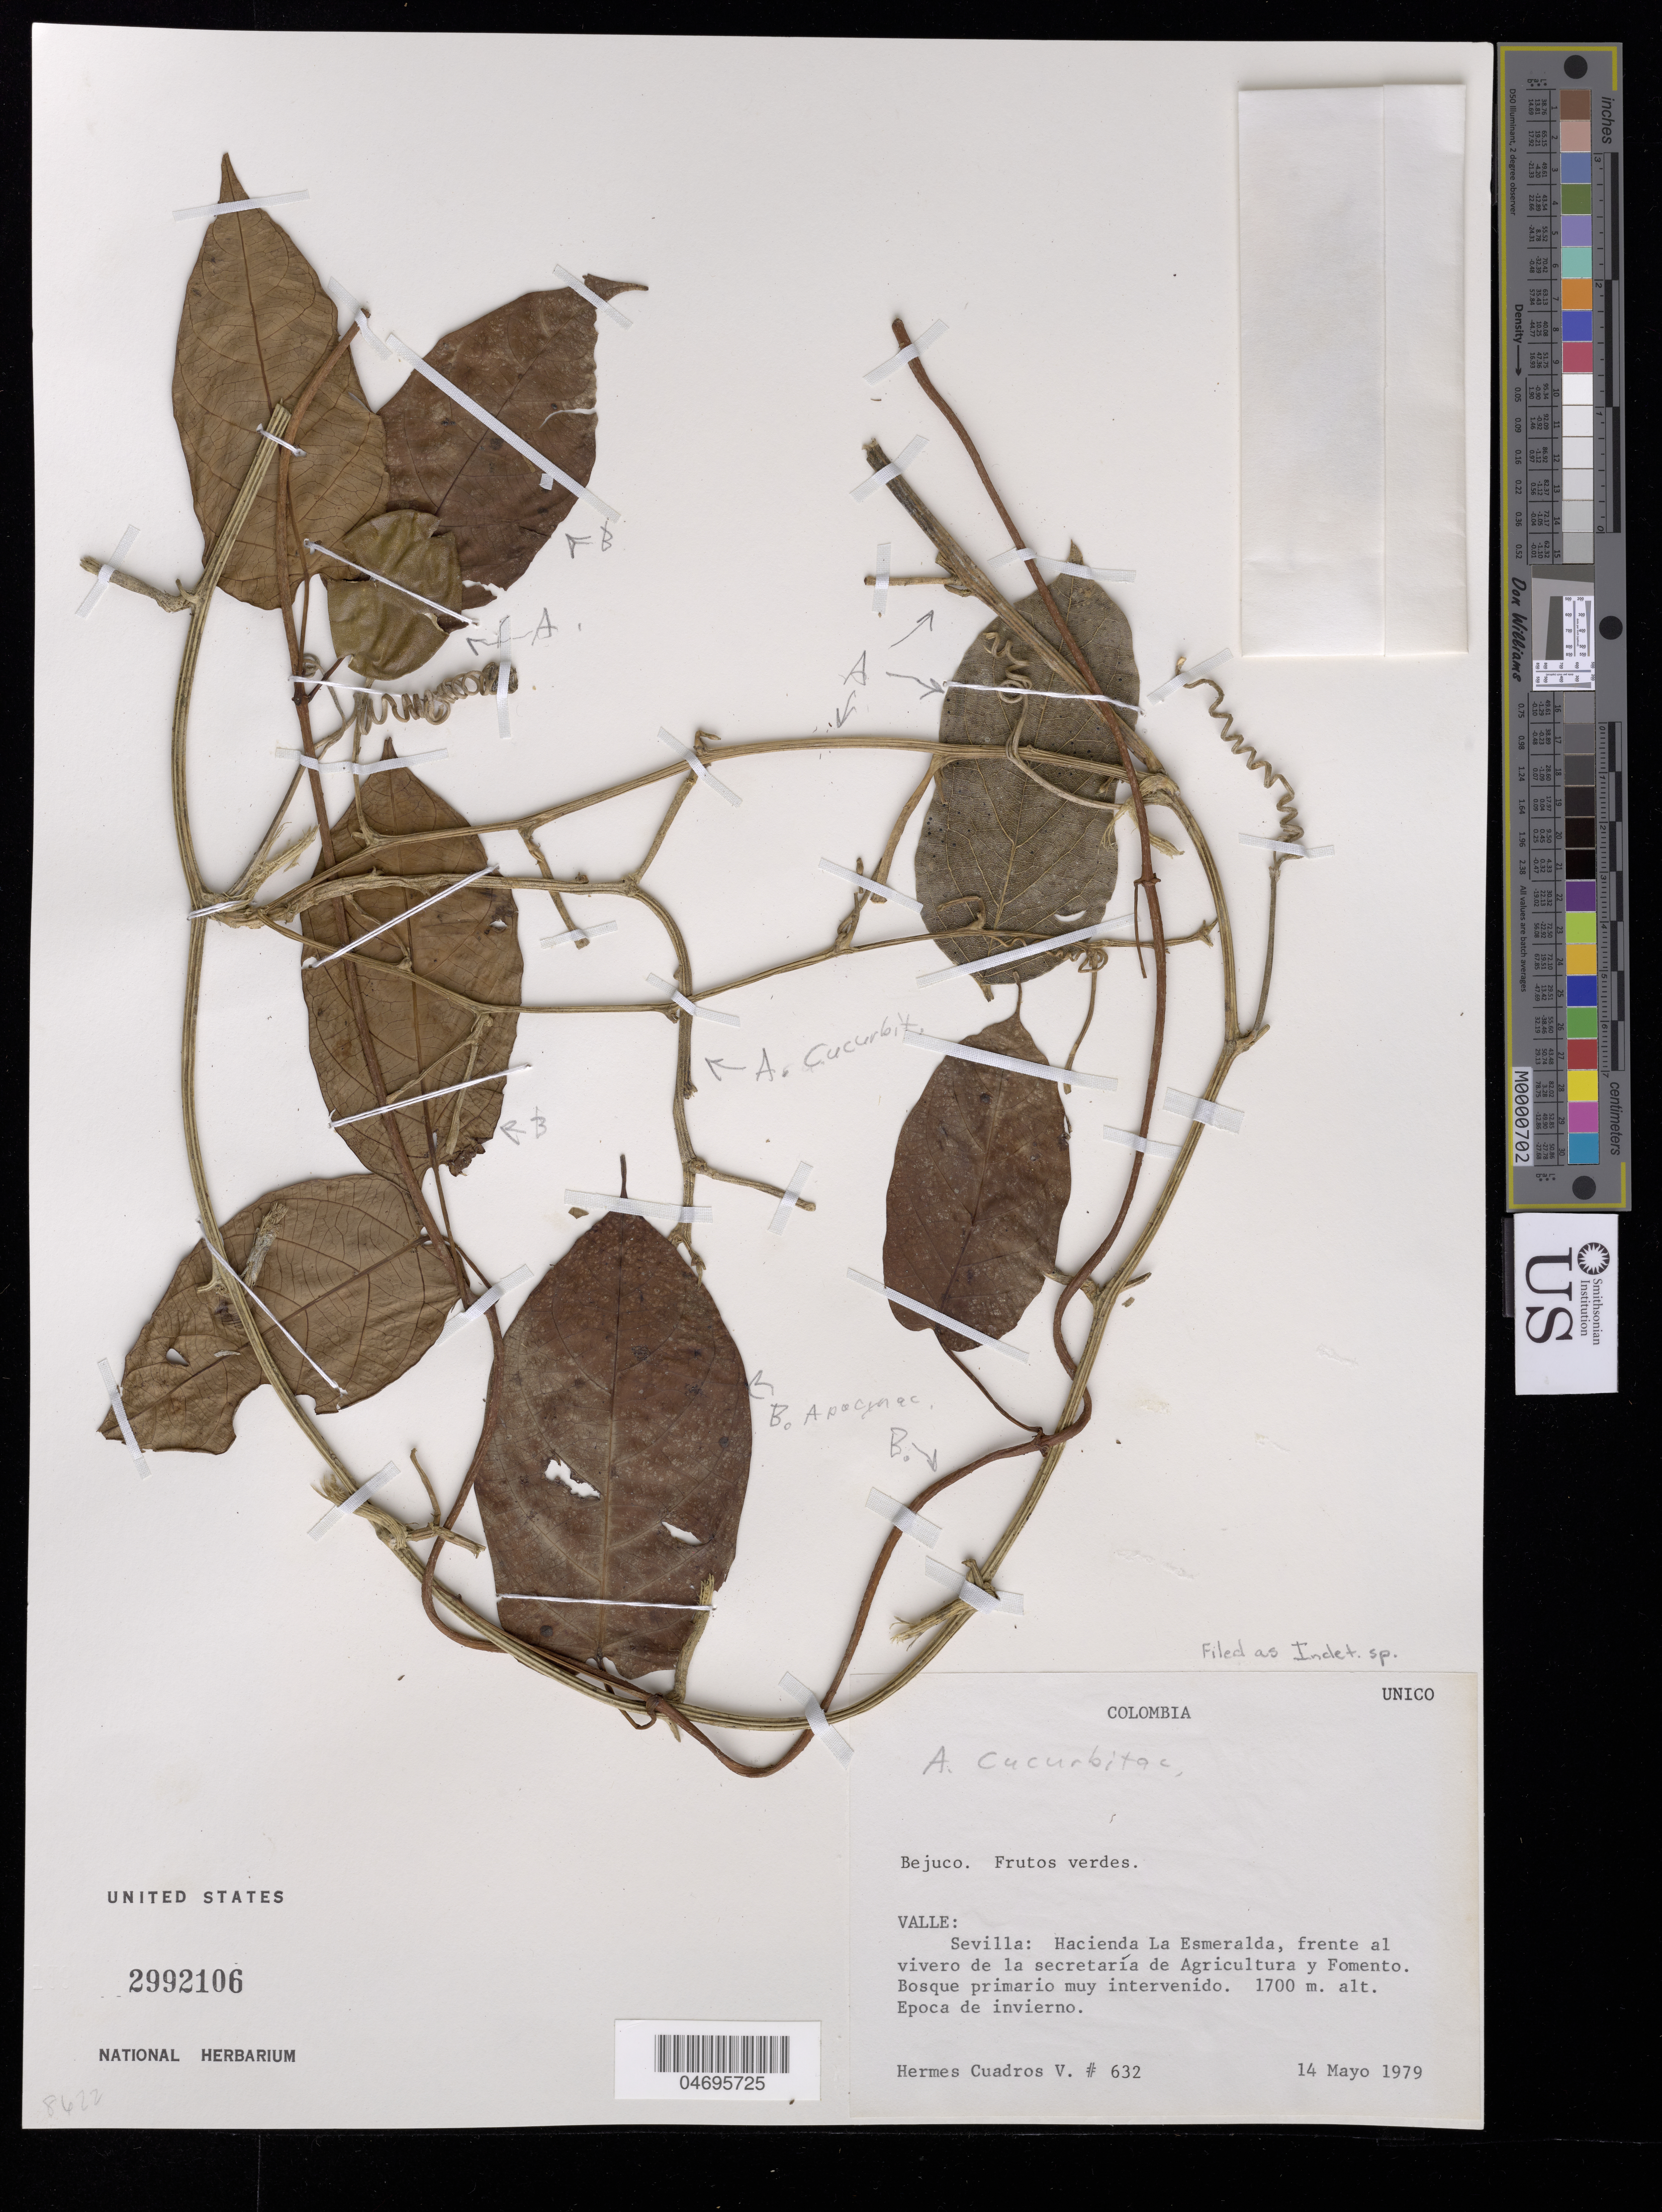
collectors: H. Cuadros V.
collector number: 632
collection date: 1979-05-14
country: Colombia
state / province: Valle del Cauca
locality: Sevilla: Hacienda La Esmeralda, frente al vivero de la secretaria de Agricultura y Fomento.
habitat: Bosque primario muy intervenido. Epoca de invierno.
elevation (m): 1700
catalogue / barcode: US 2992106